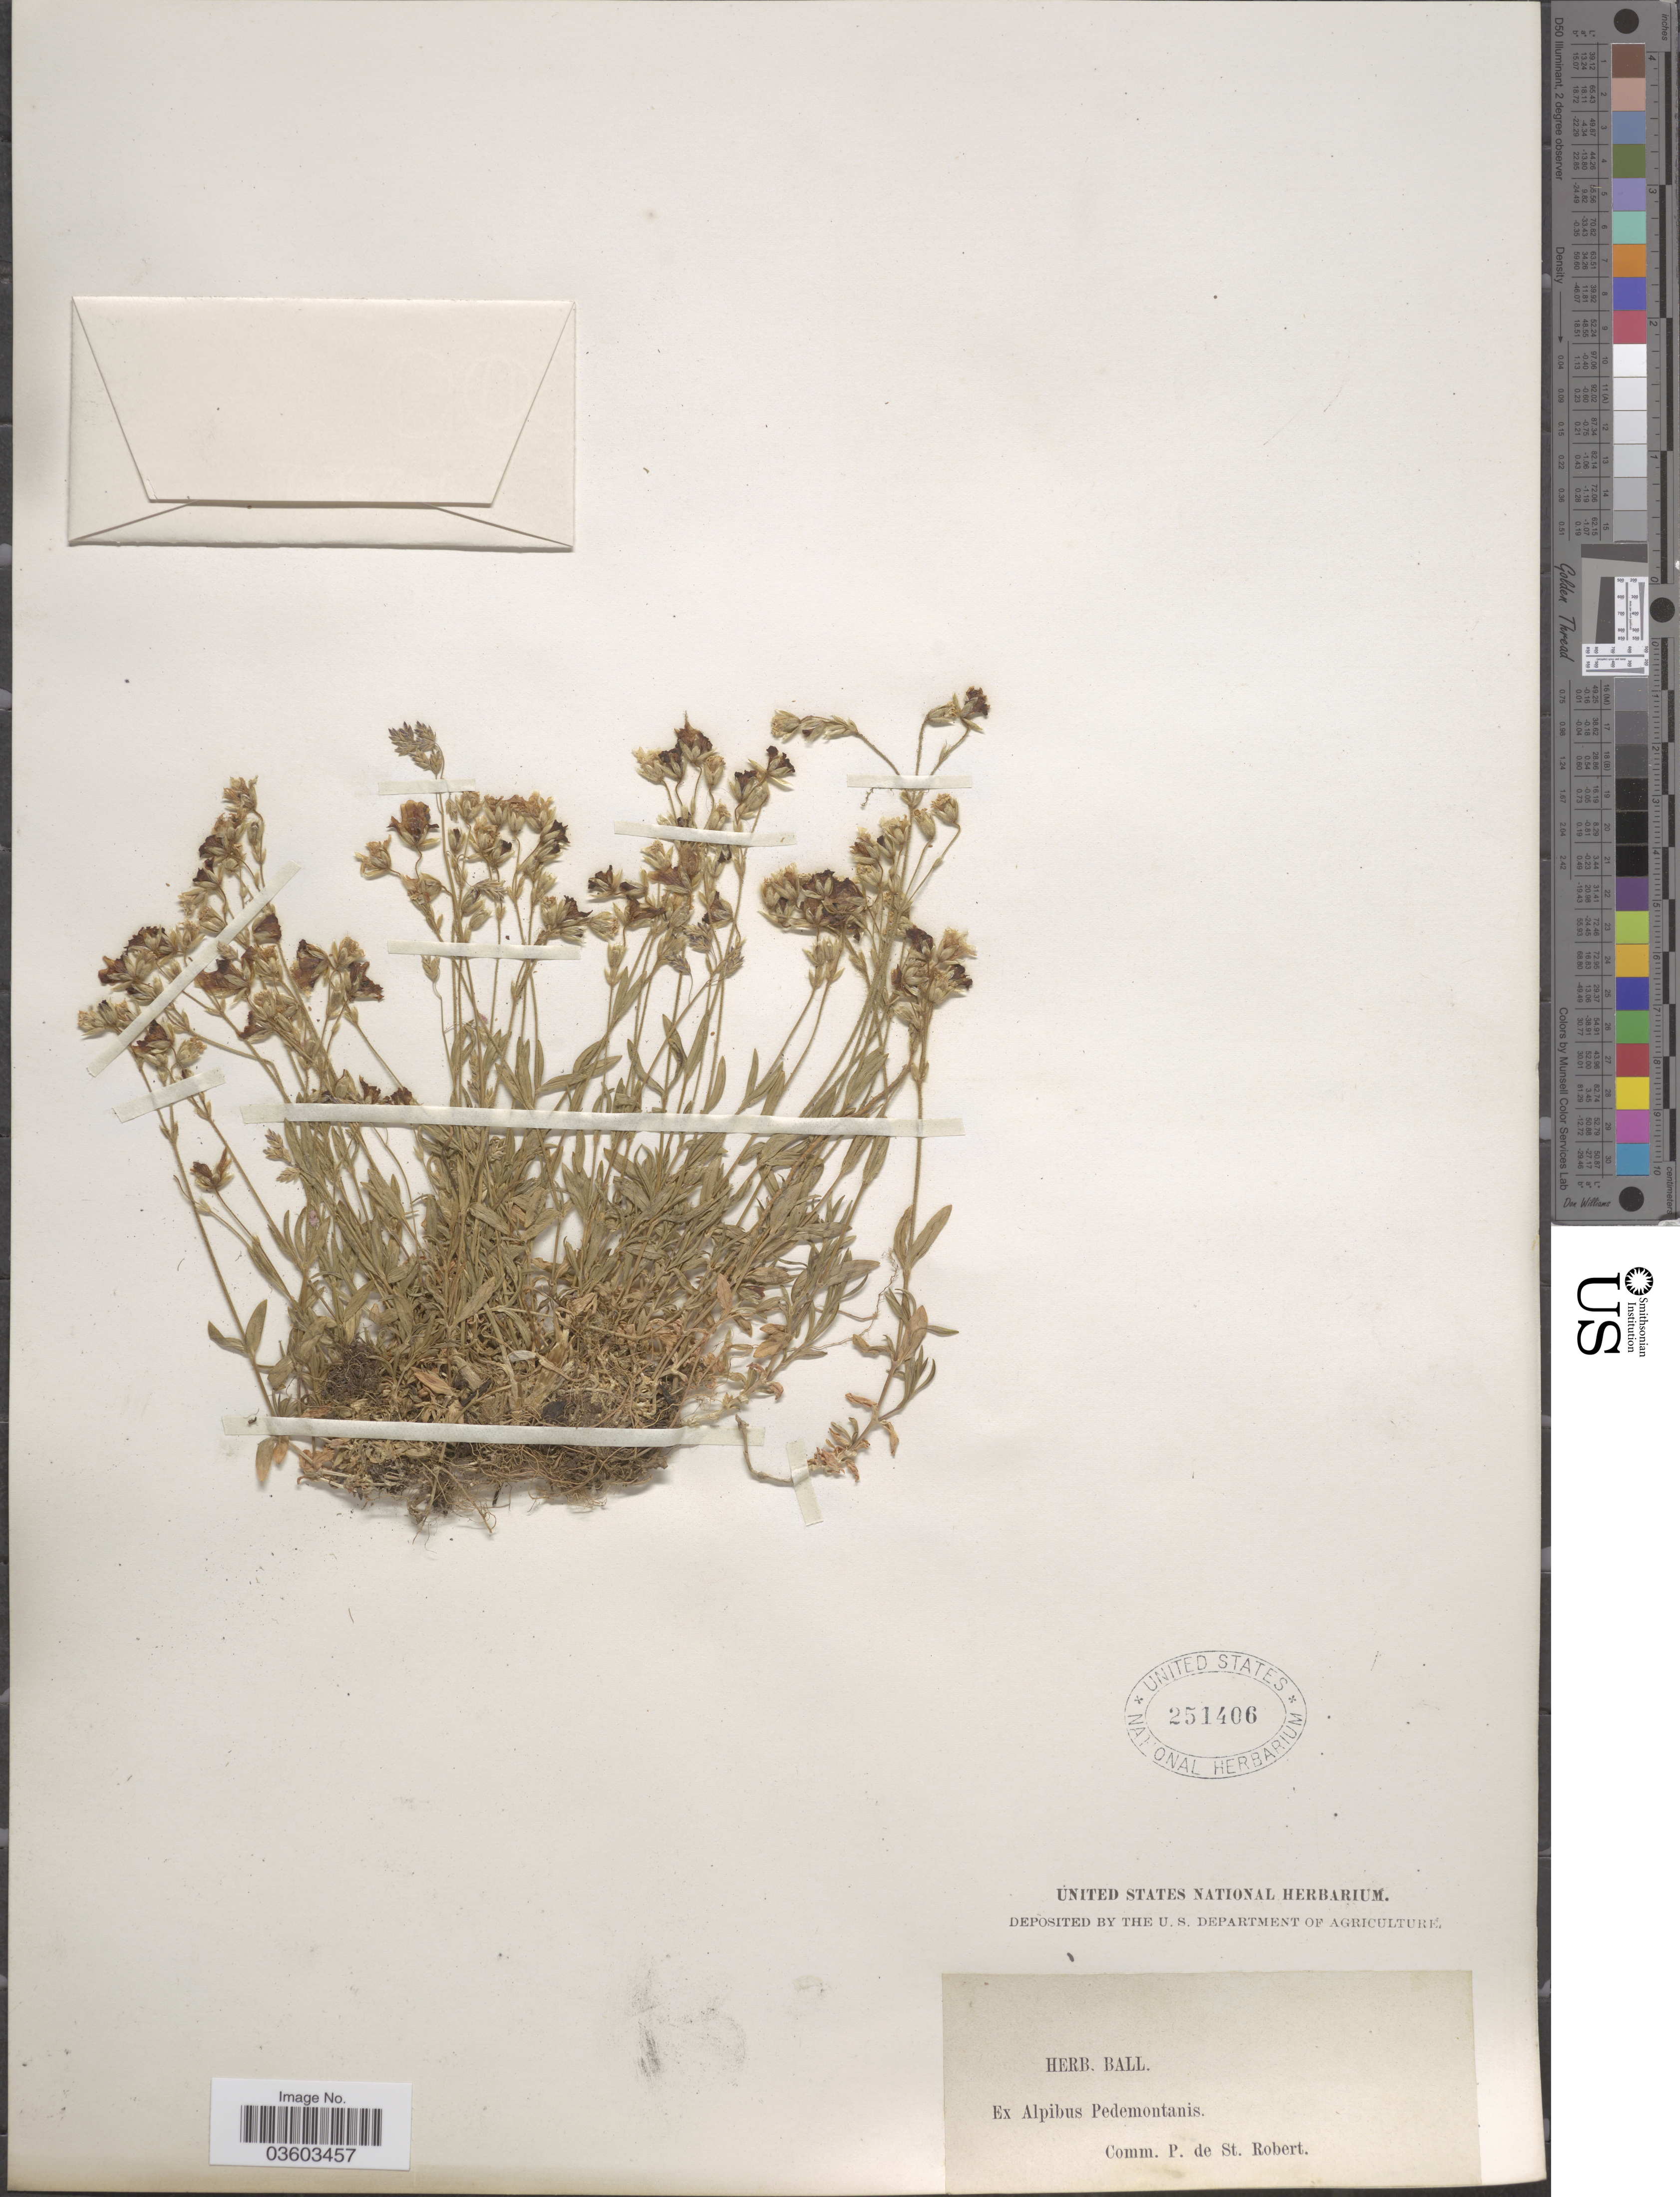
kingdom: Plantae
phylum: Tracheophyta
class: Magnoliopsida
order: Caryophyllales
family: Caryophyllaceae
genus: Cerastium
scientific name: Cerastium sp.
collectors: ex herb. Ball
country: Italy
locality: Ex Alpibus Pedemontanis.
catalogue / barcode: US 251406